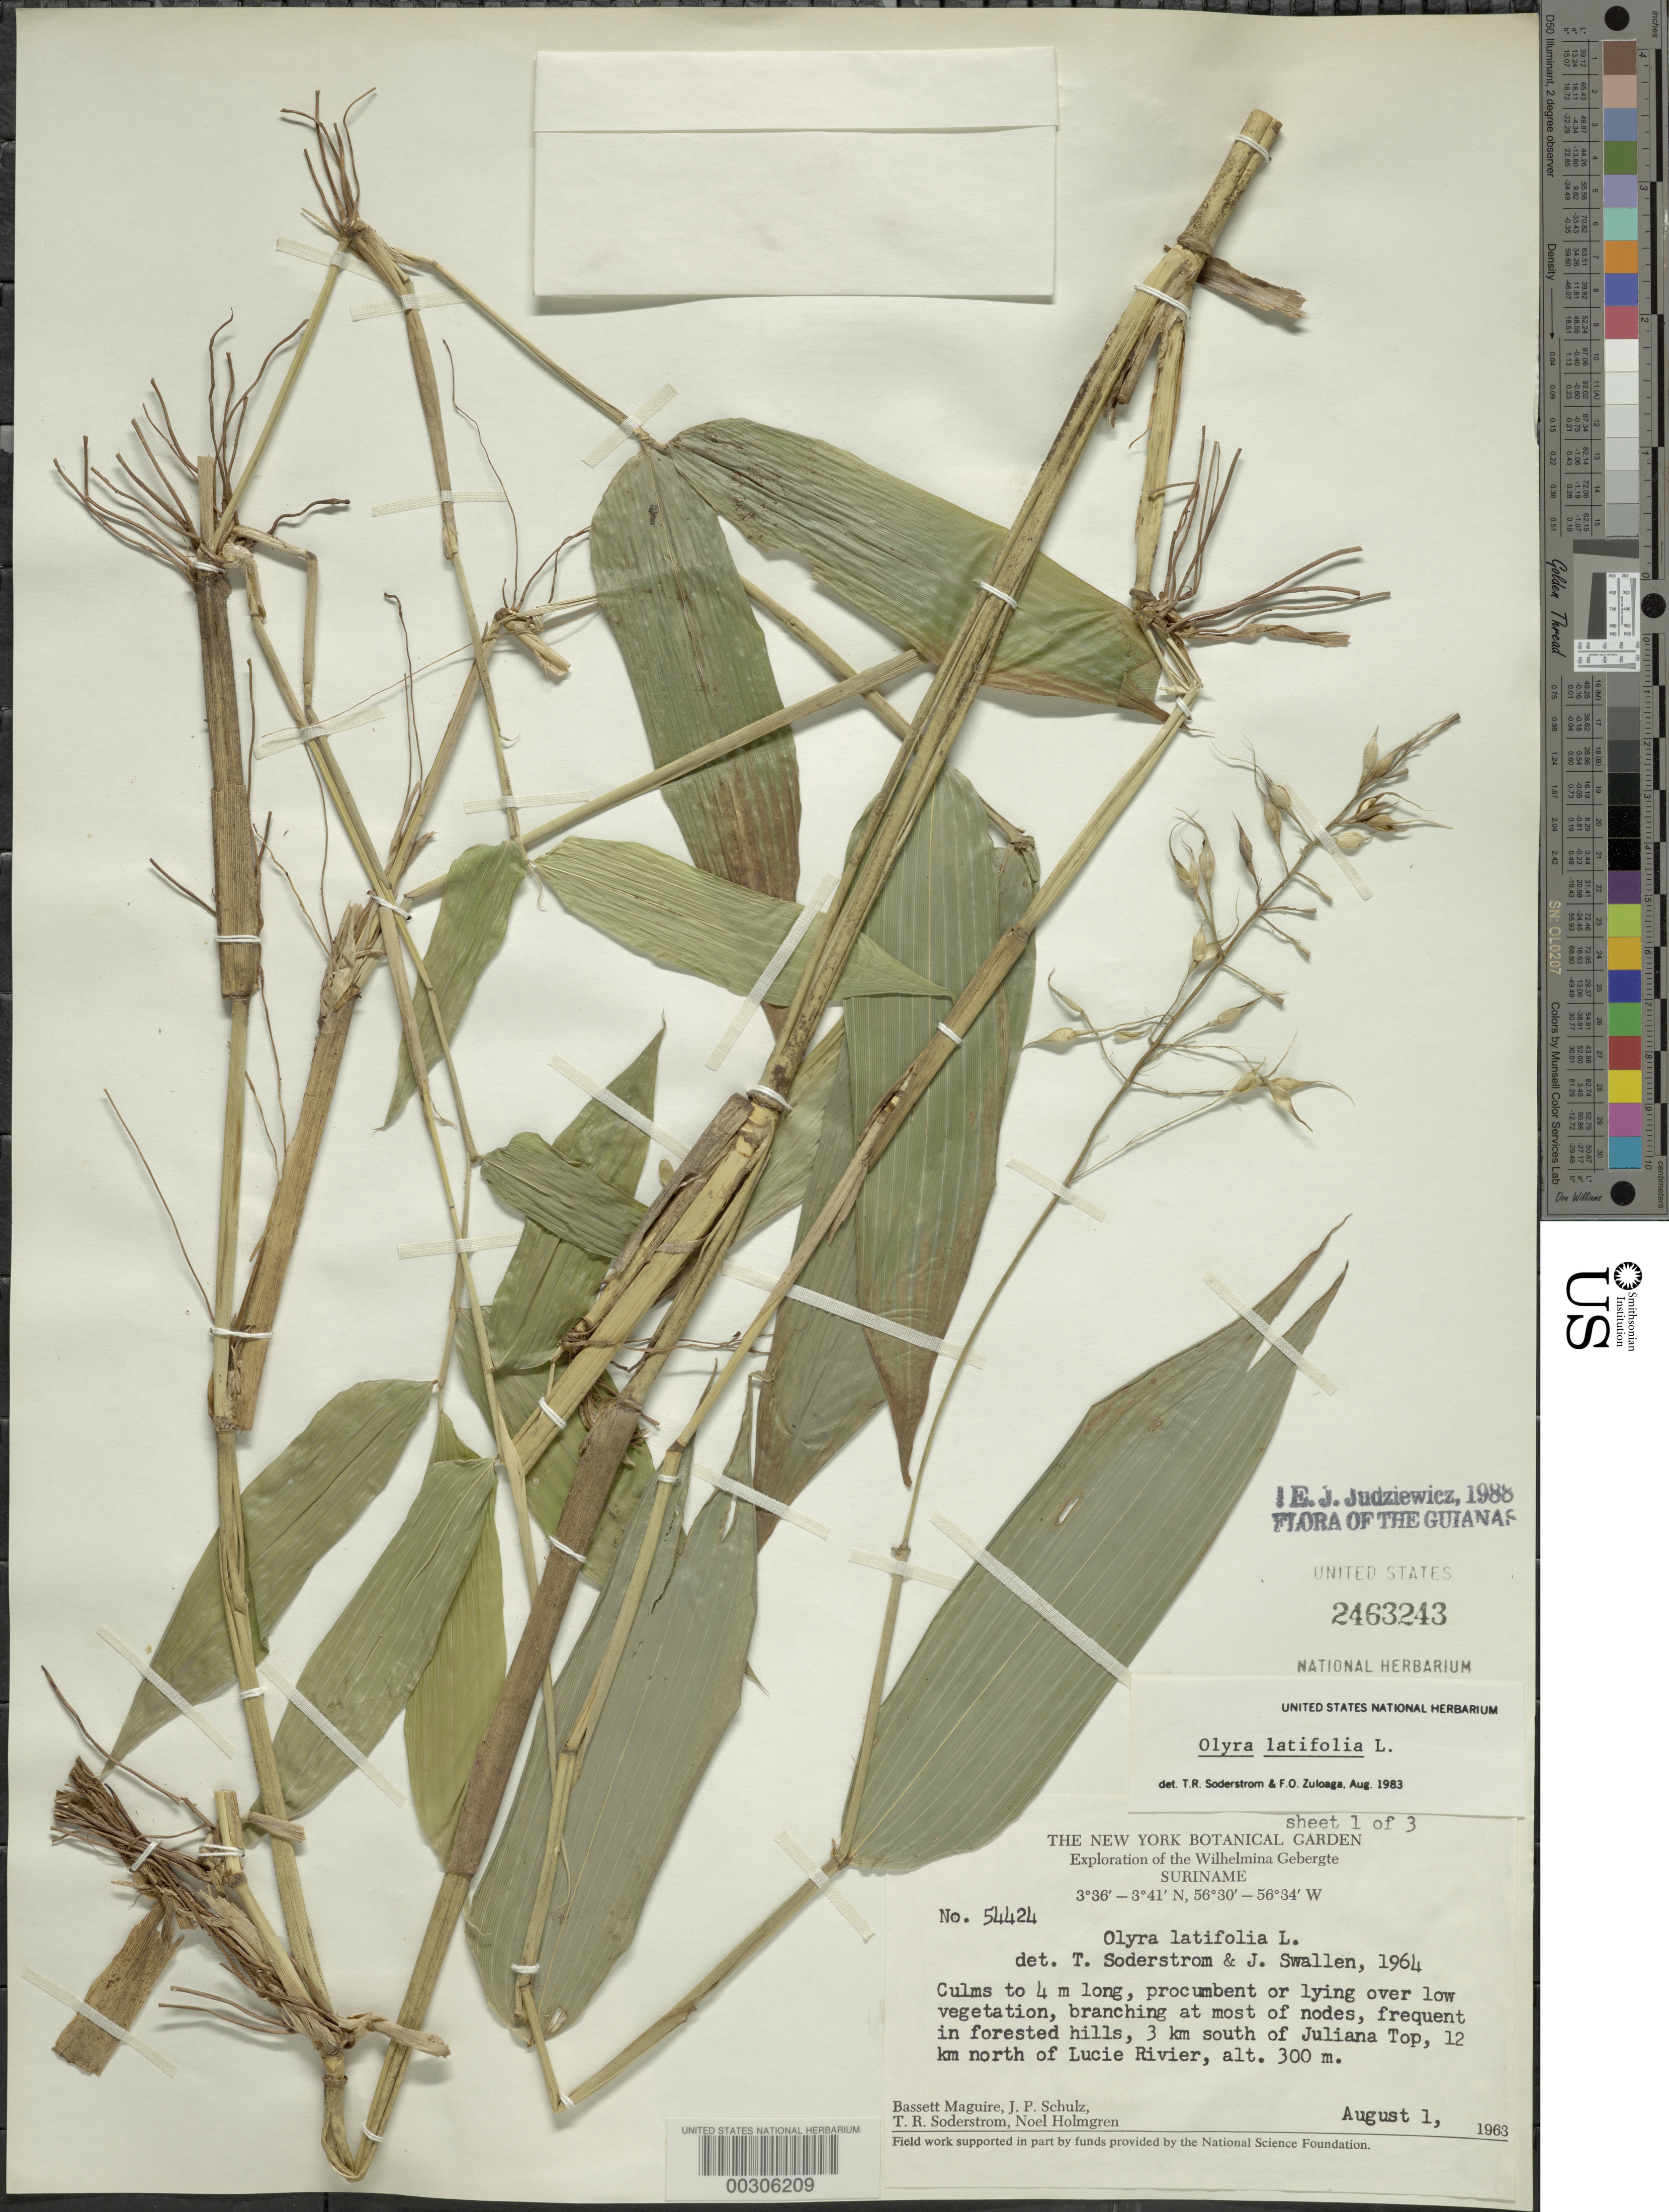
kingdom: Plantae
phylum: Tracheophyta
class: Liliopsida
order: Poales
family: Poaceae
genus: Olyra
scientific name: Olyra latifolia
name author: L.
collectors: B. Maguire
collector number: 54424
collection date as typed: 01 Aug 1963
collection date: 1963-08-01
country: Suriname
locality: Lucie river, juliana top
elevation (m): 300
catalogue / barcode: US 2463243